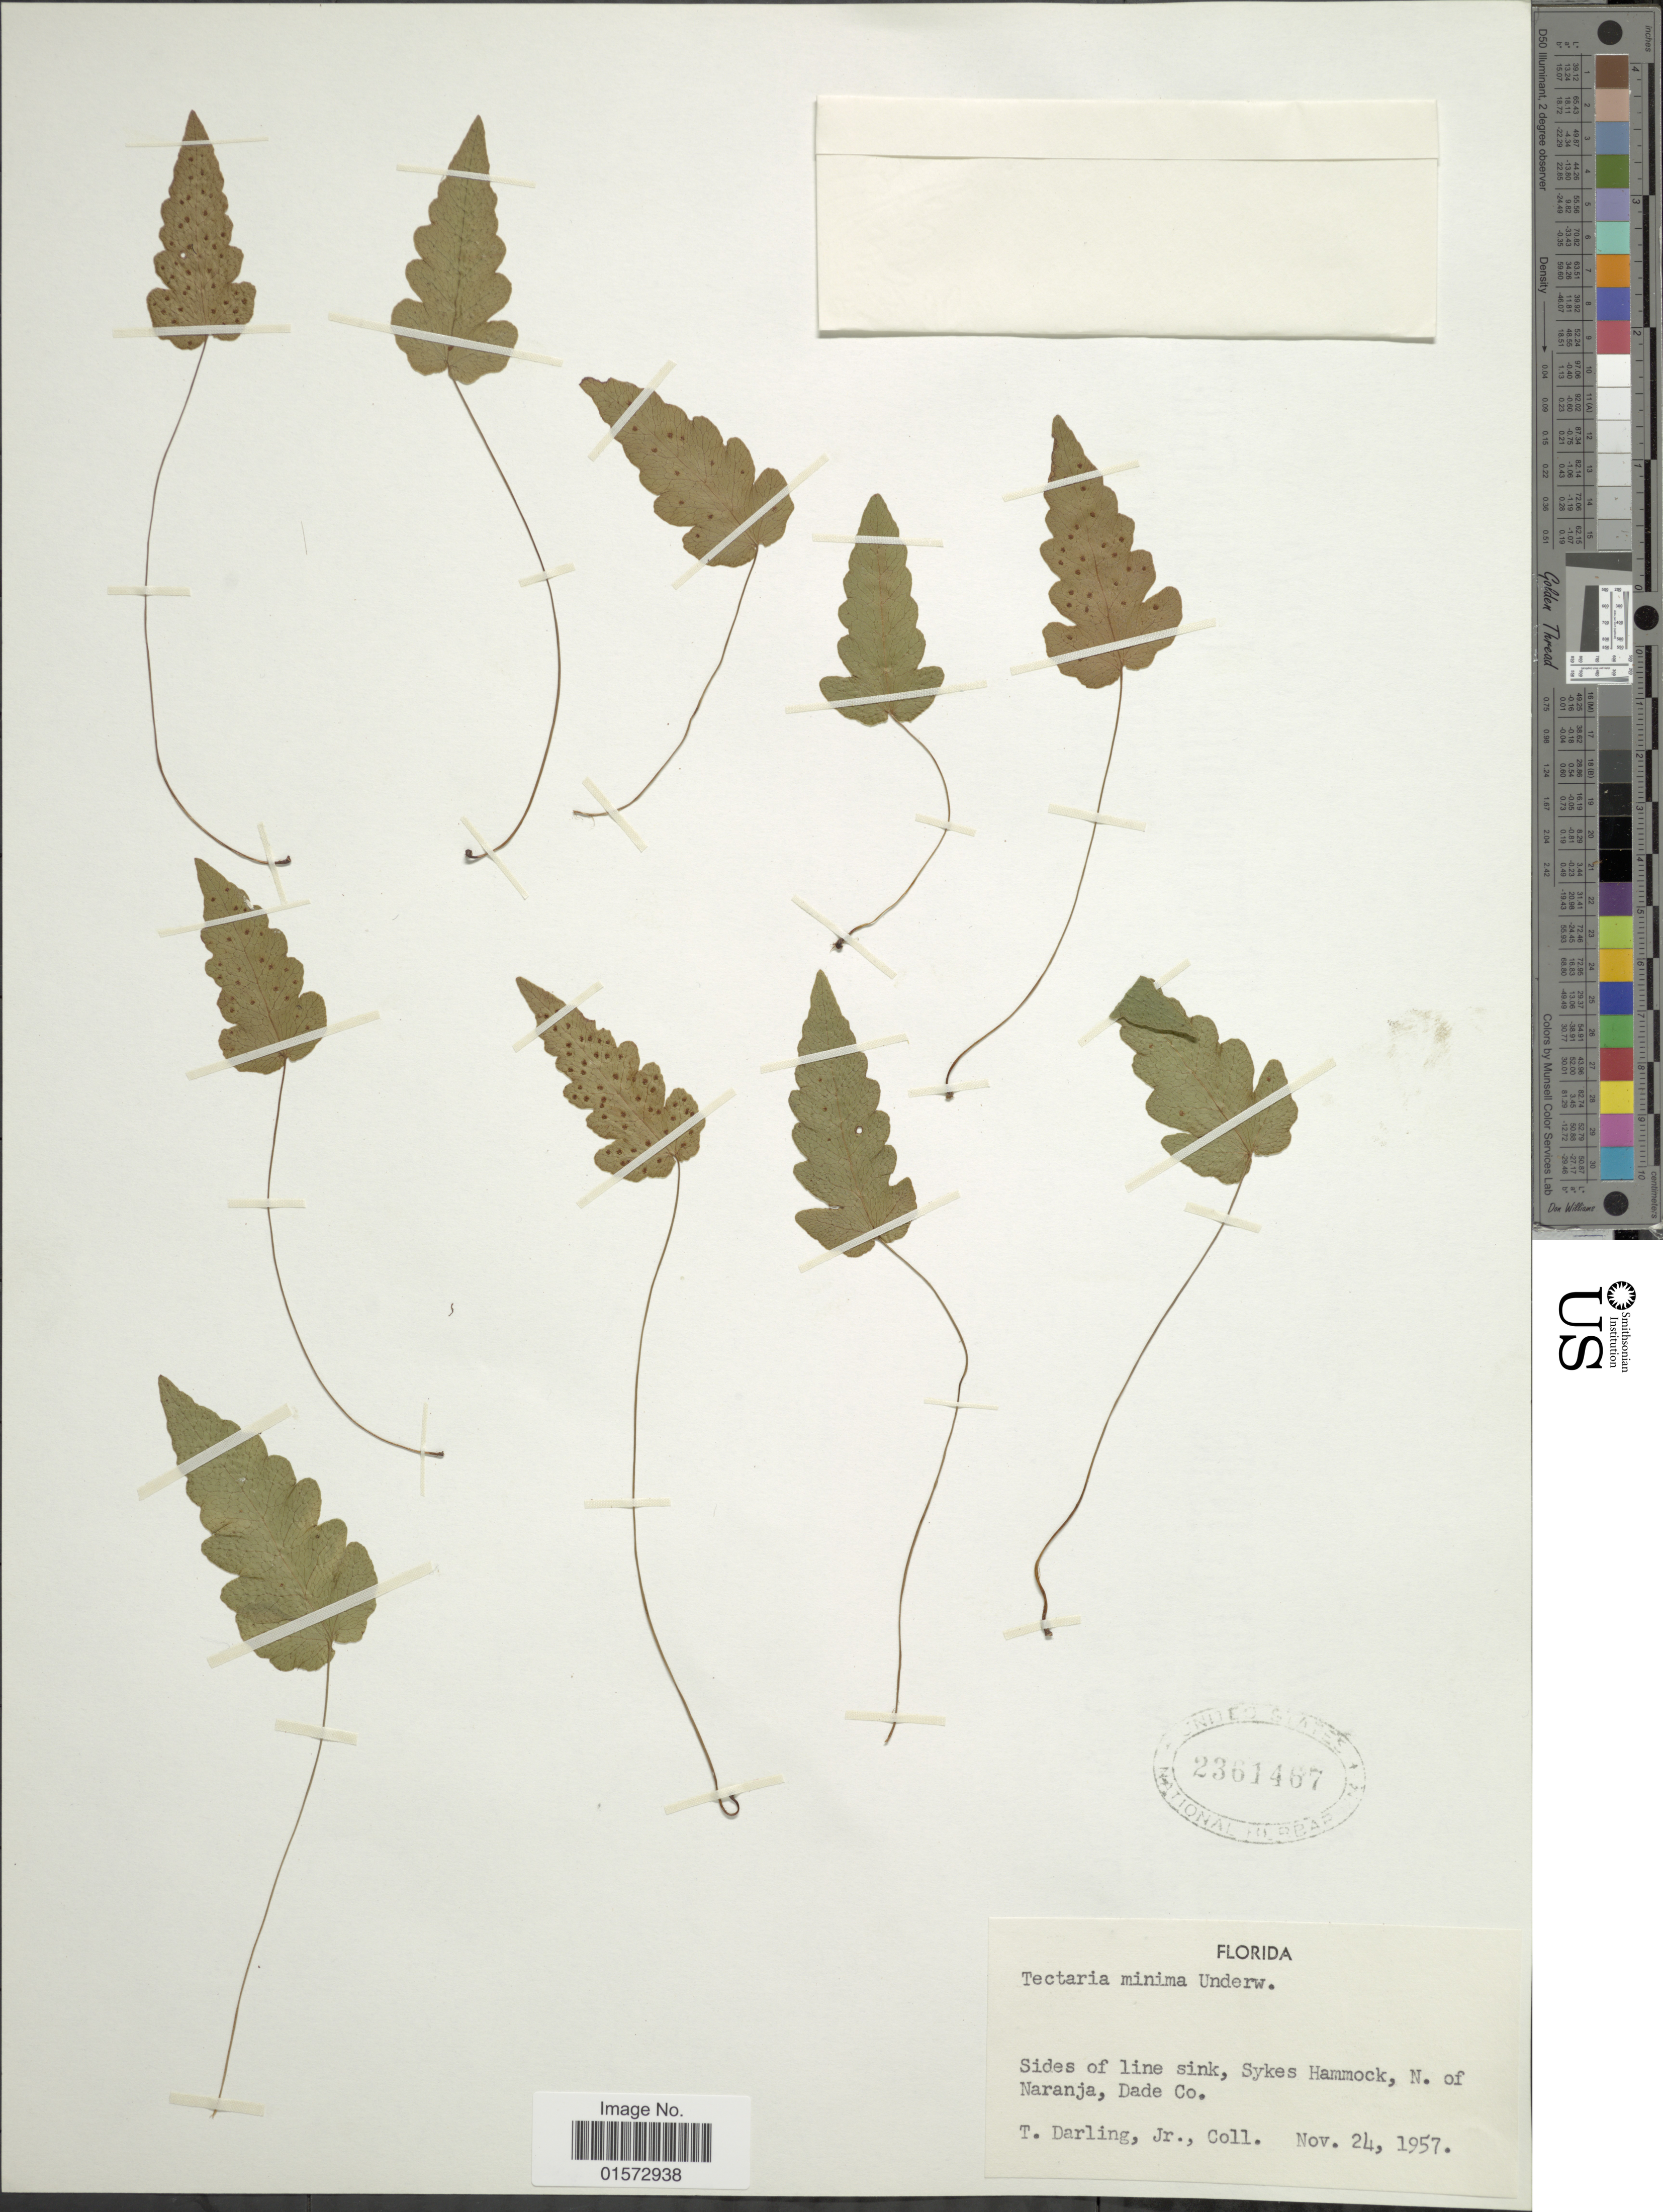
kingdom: Plantae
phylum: Tracheophyta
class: Polypodiopsida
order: Polypodiales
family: Tectariaceae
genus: Tectaria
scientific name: Tectaria fimbriata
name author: (Willd.) Lourteig & Proctor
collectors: T. Darling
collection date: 1957-11-24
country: United States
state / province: Florida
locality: Sides of line sink, Sykes Hammock, N. of Naranja, Dade Co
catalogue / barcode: US 2361467